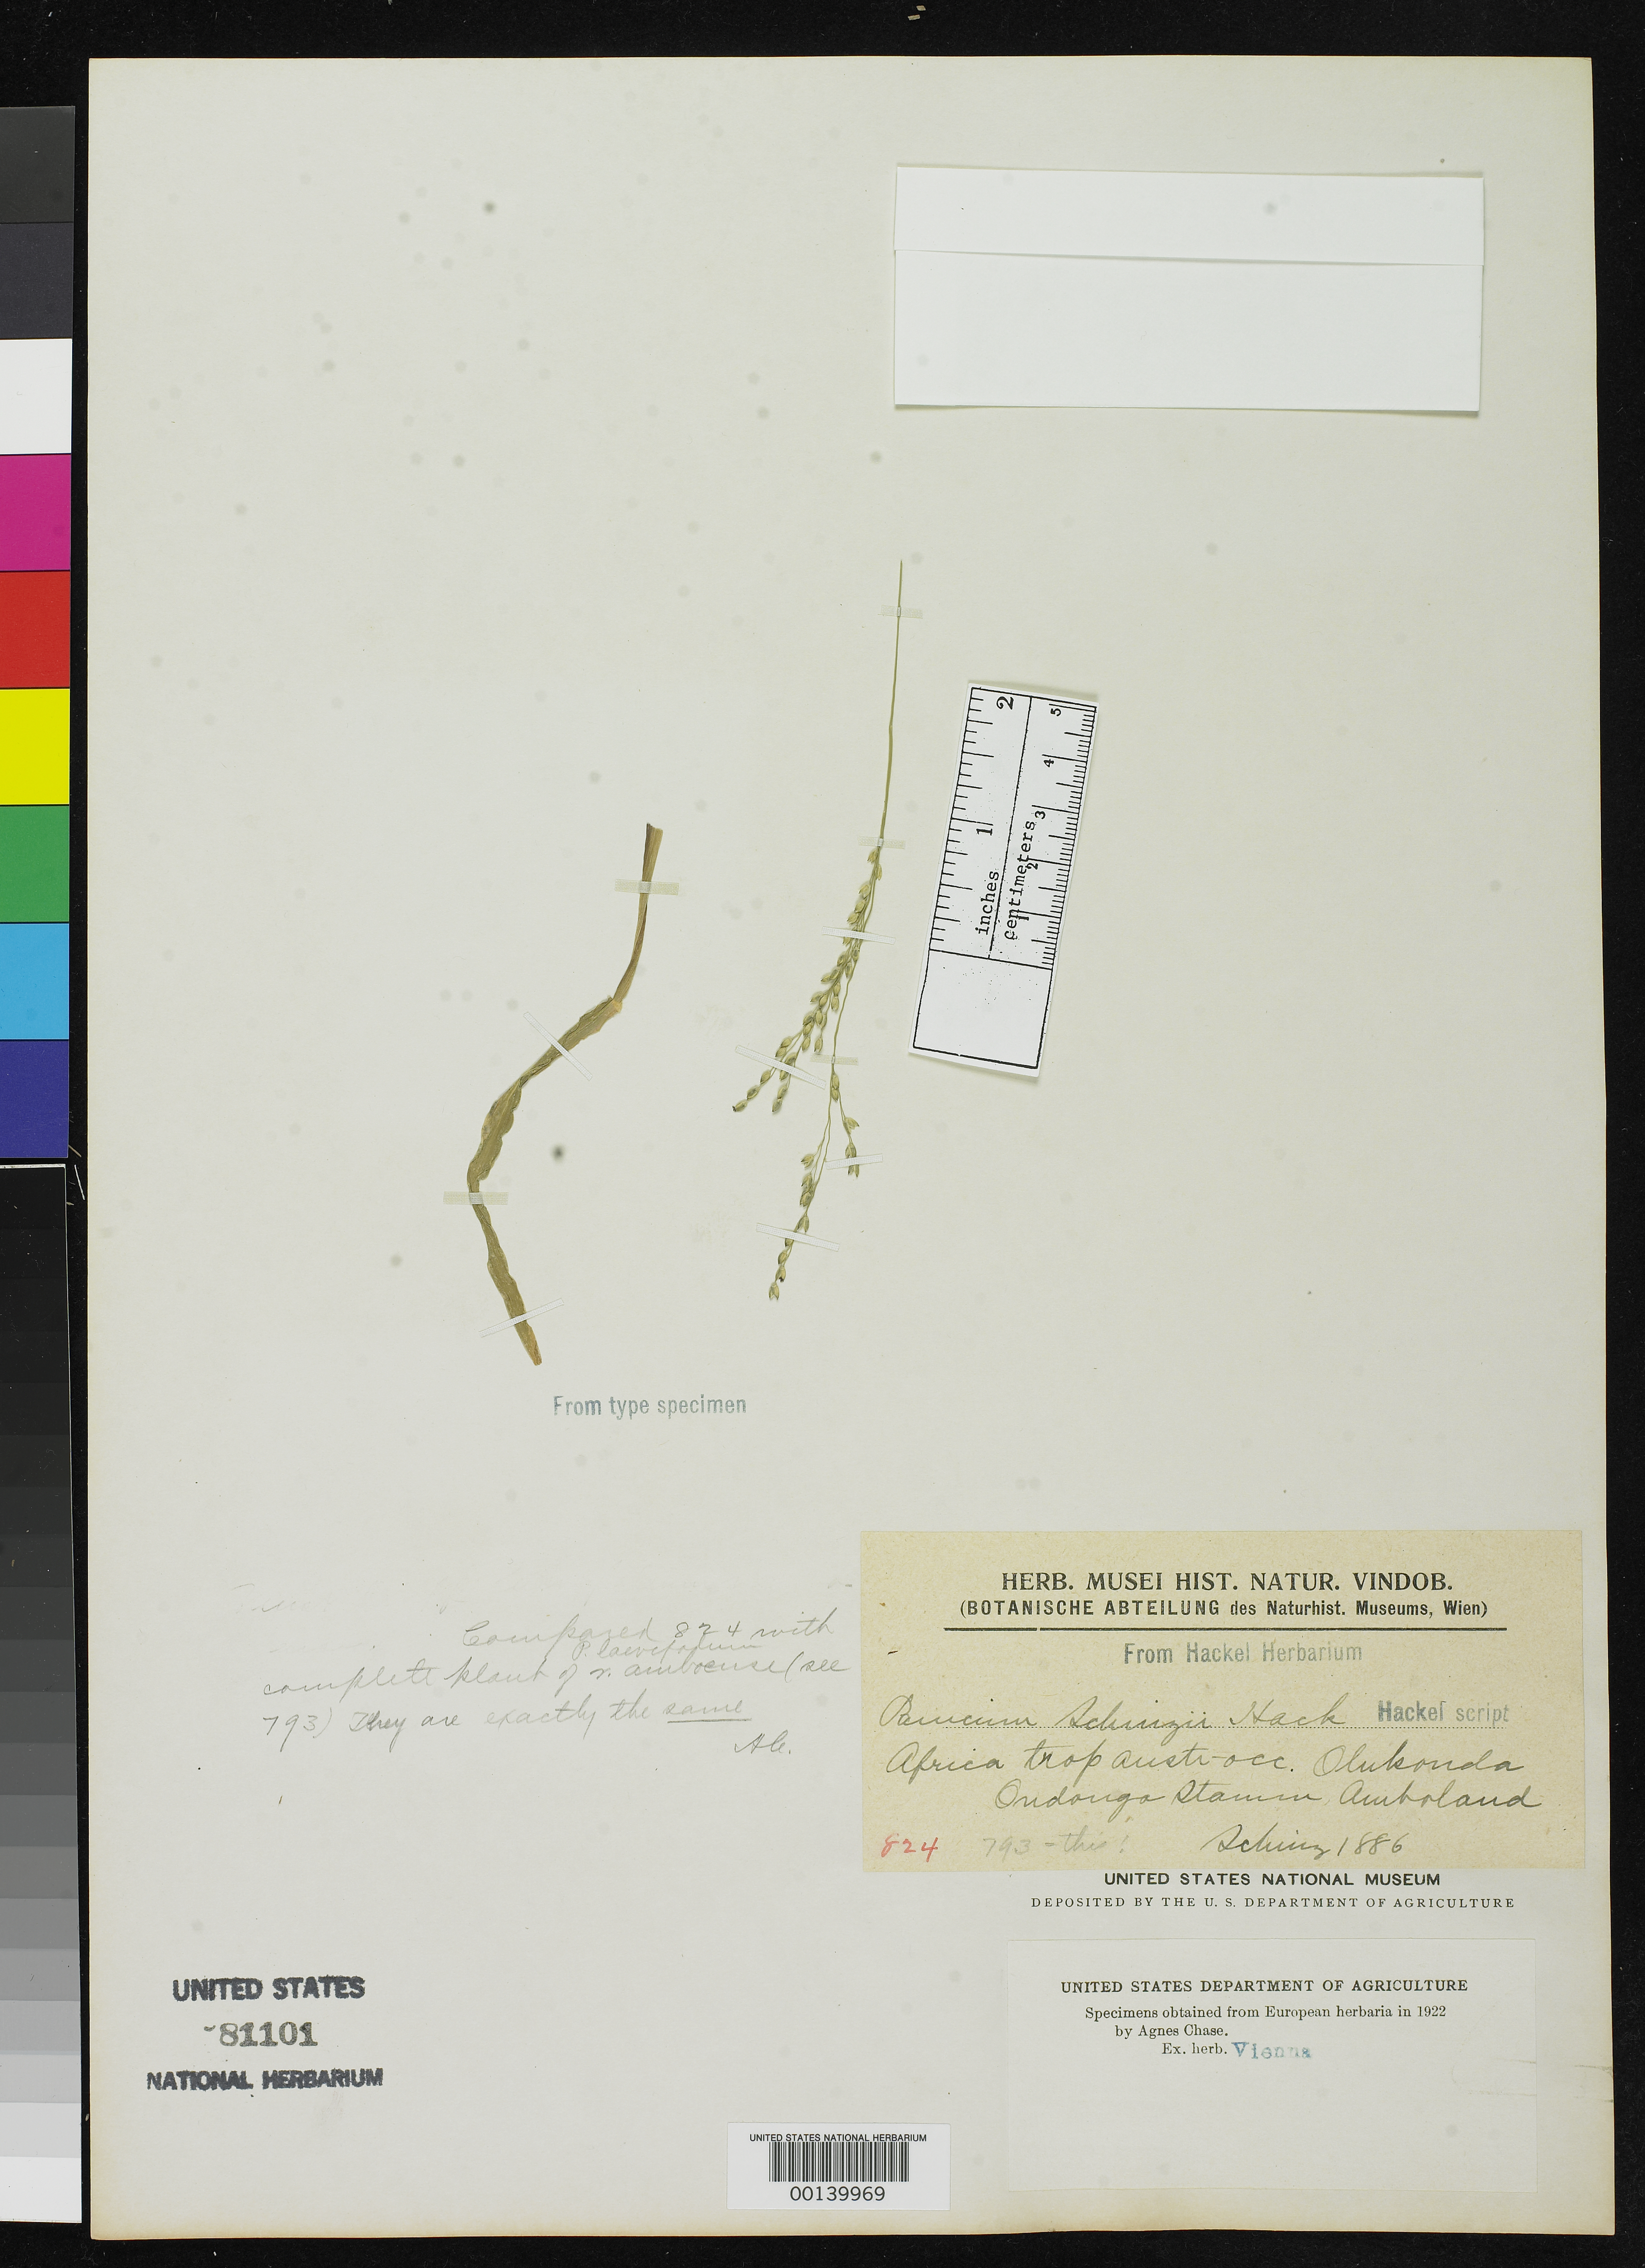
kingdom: Plantae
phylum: Tracheophyta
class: Liliopsida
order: Poales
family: Poaceae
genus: Panicum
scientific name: Panicum schinzii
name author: Hack. ex Schinz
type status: Type Fragment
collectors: H. Schinz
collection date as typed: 1886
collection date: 1886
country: Namibia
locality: Amboland, Olukonda, Ondongo.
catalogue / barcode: US 81101